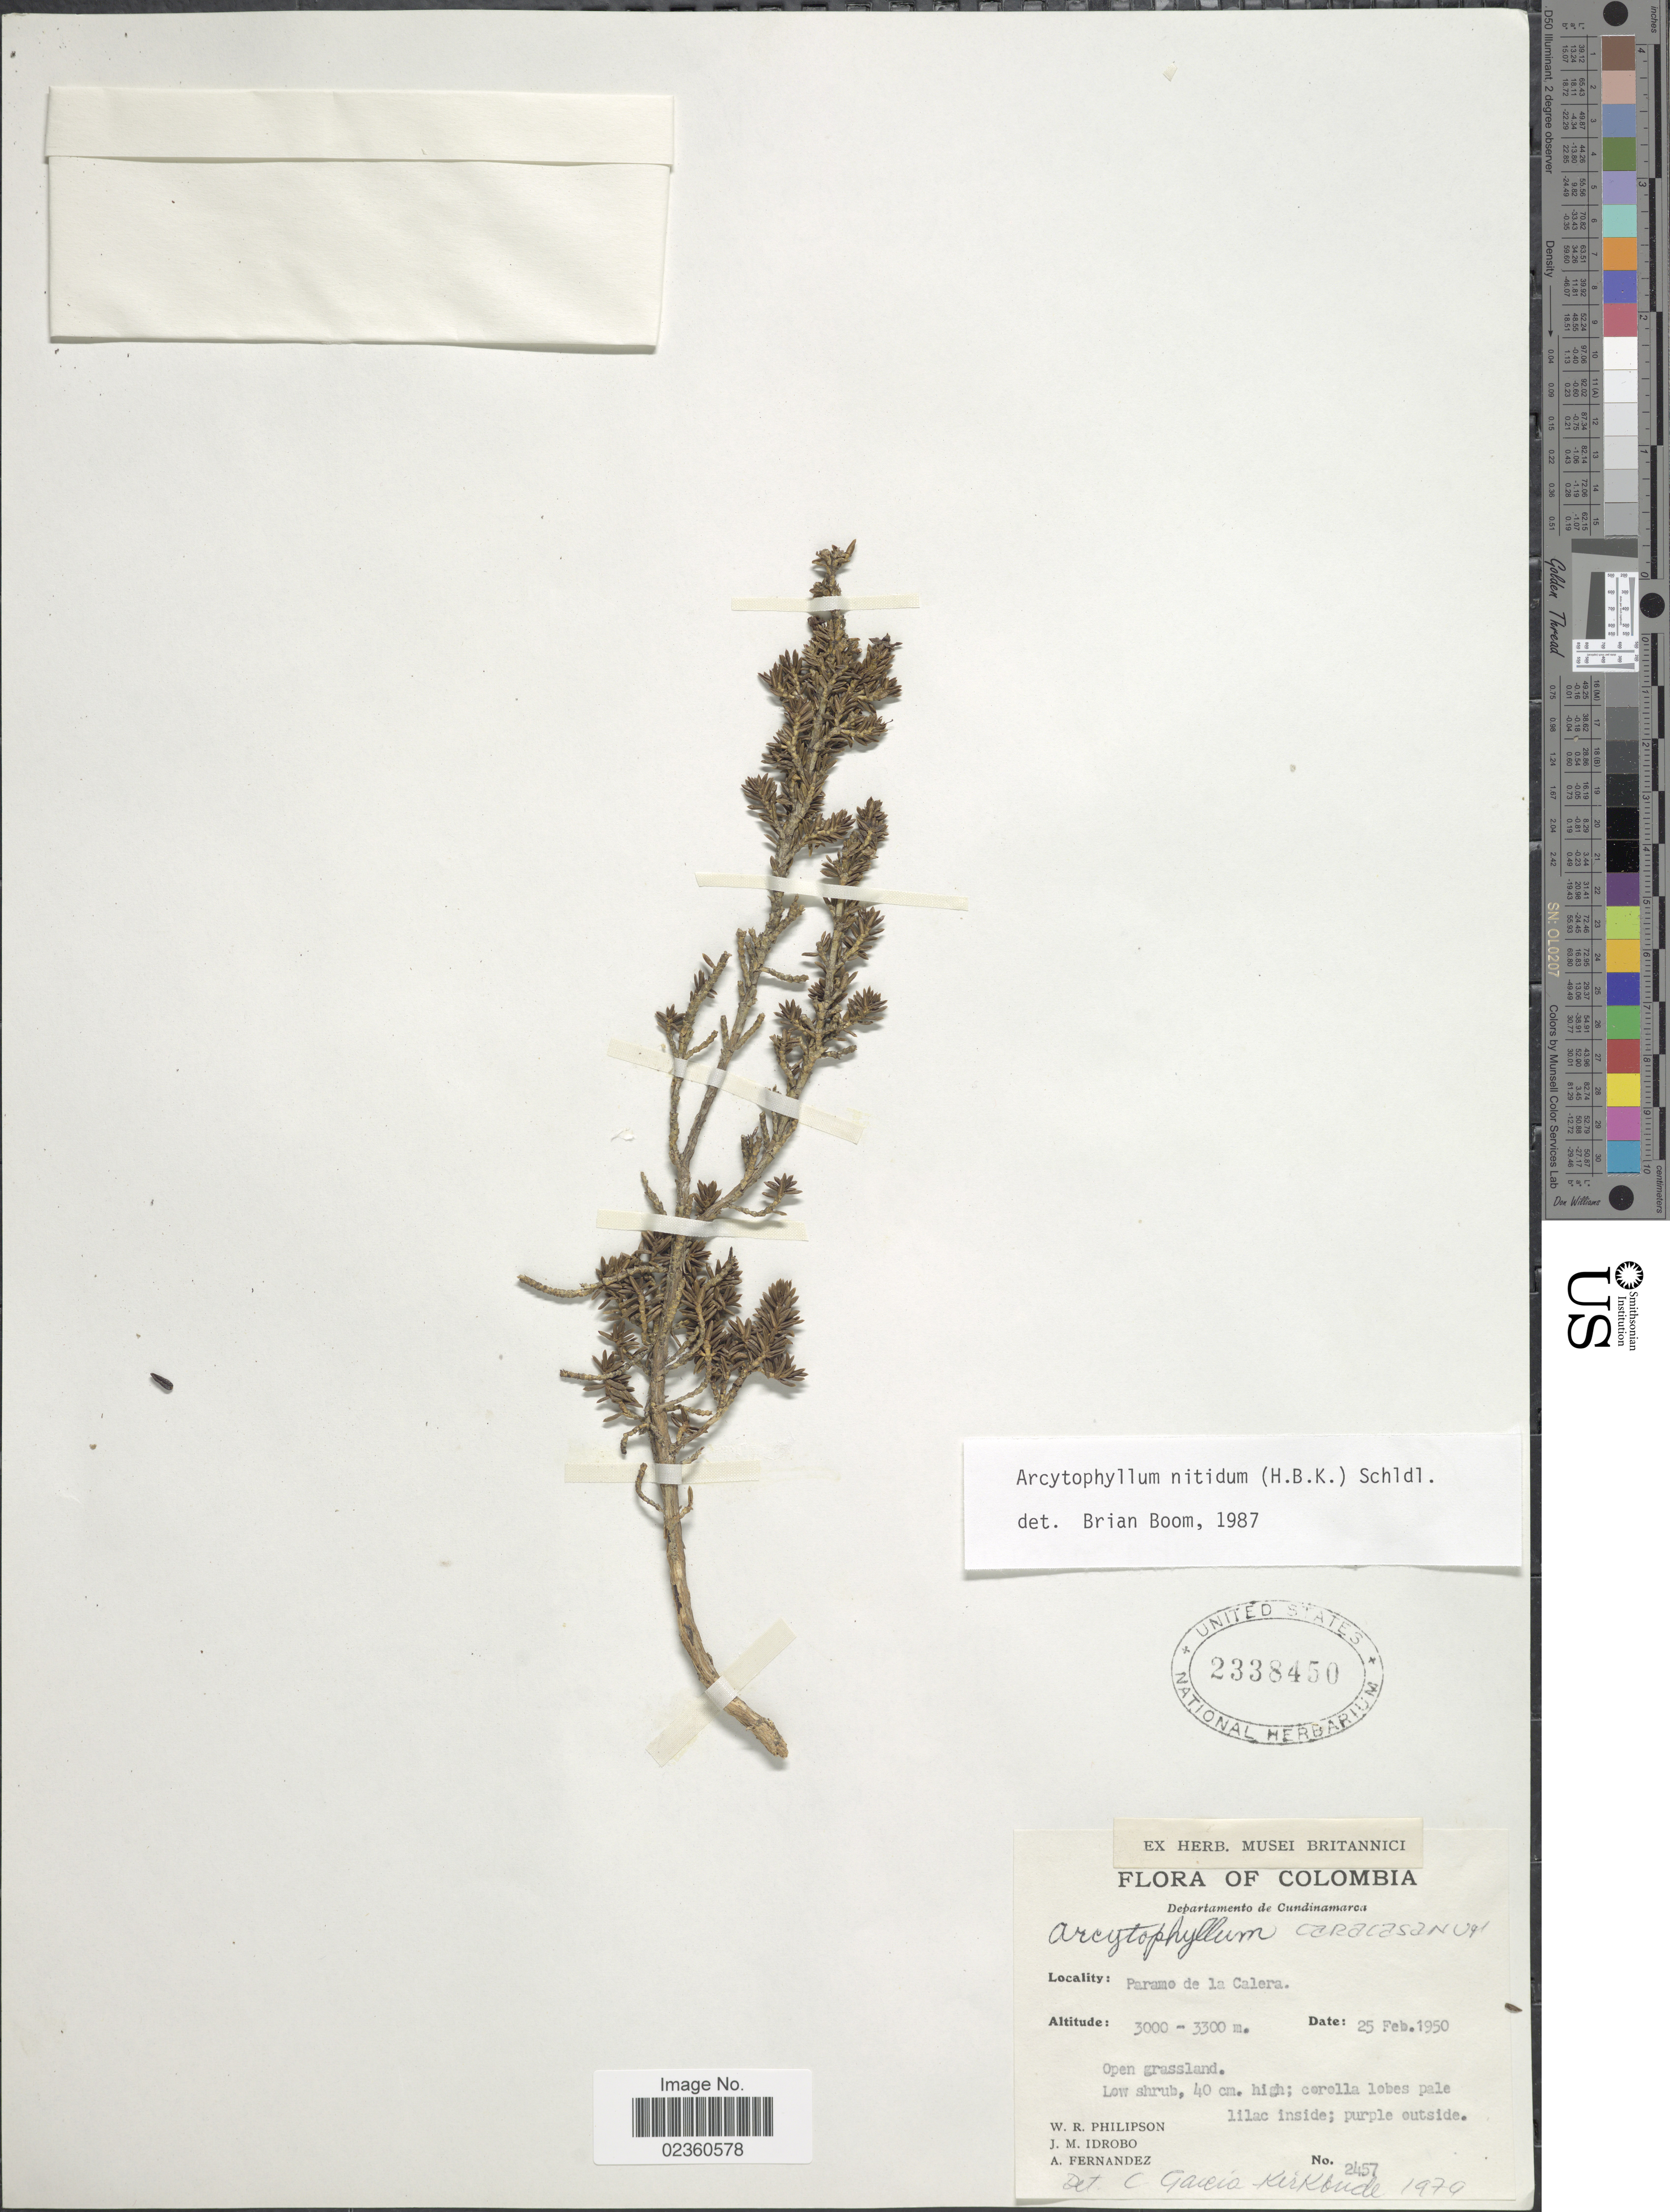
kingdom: Plantae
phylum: Tracheophyta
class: Magnoliopsida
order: Gentianales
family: Rubiaceae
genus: Arcytophyllum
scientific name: Arcytophyllum nitidum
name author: (Kunth) Schltdl.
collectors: W. R. Philipson, J. M. Idrobo & A. Fernandez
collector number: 2457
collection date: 1950-02-25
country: Colombia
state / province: Cundinamarca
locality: Paramo de la Calera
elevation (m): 3000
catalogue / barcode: US 2338450